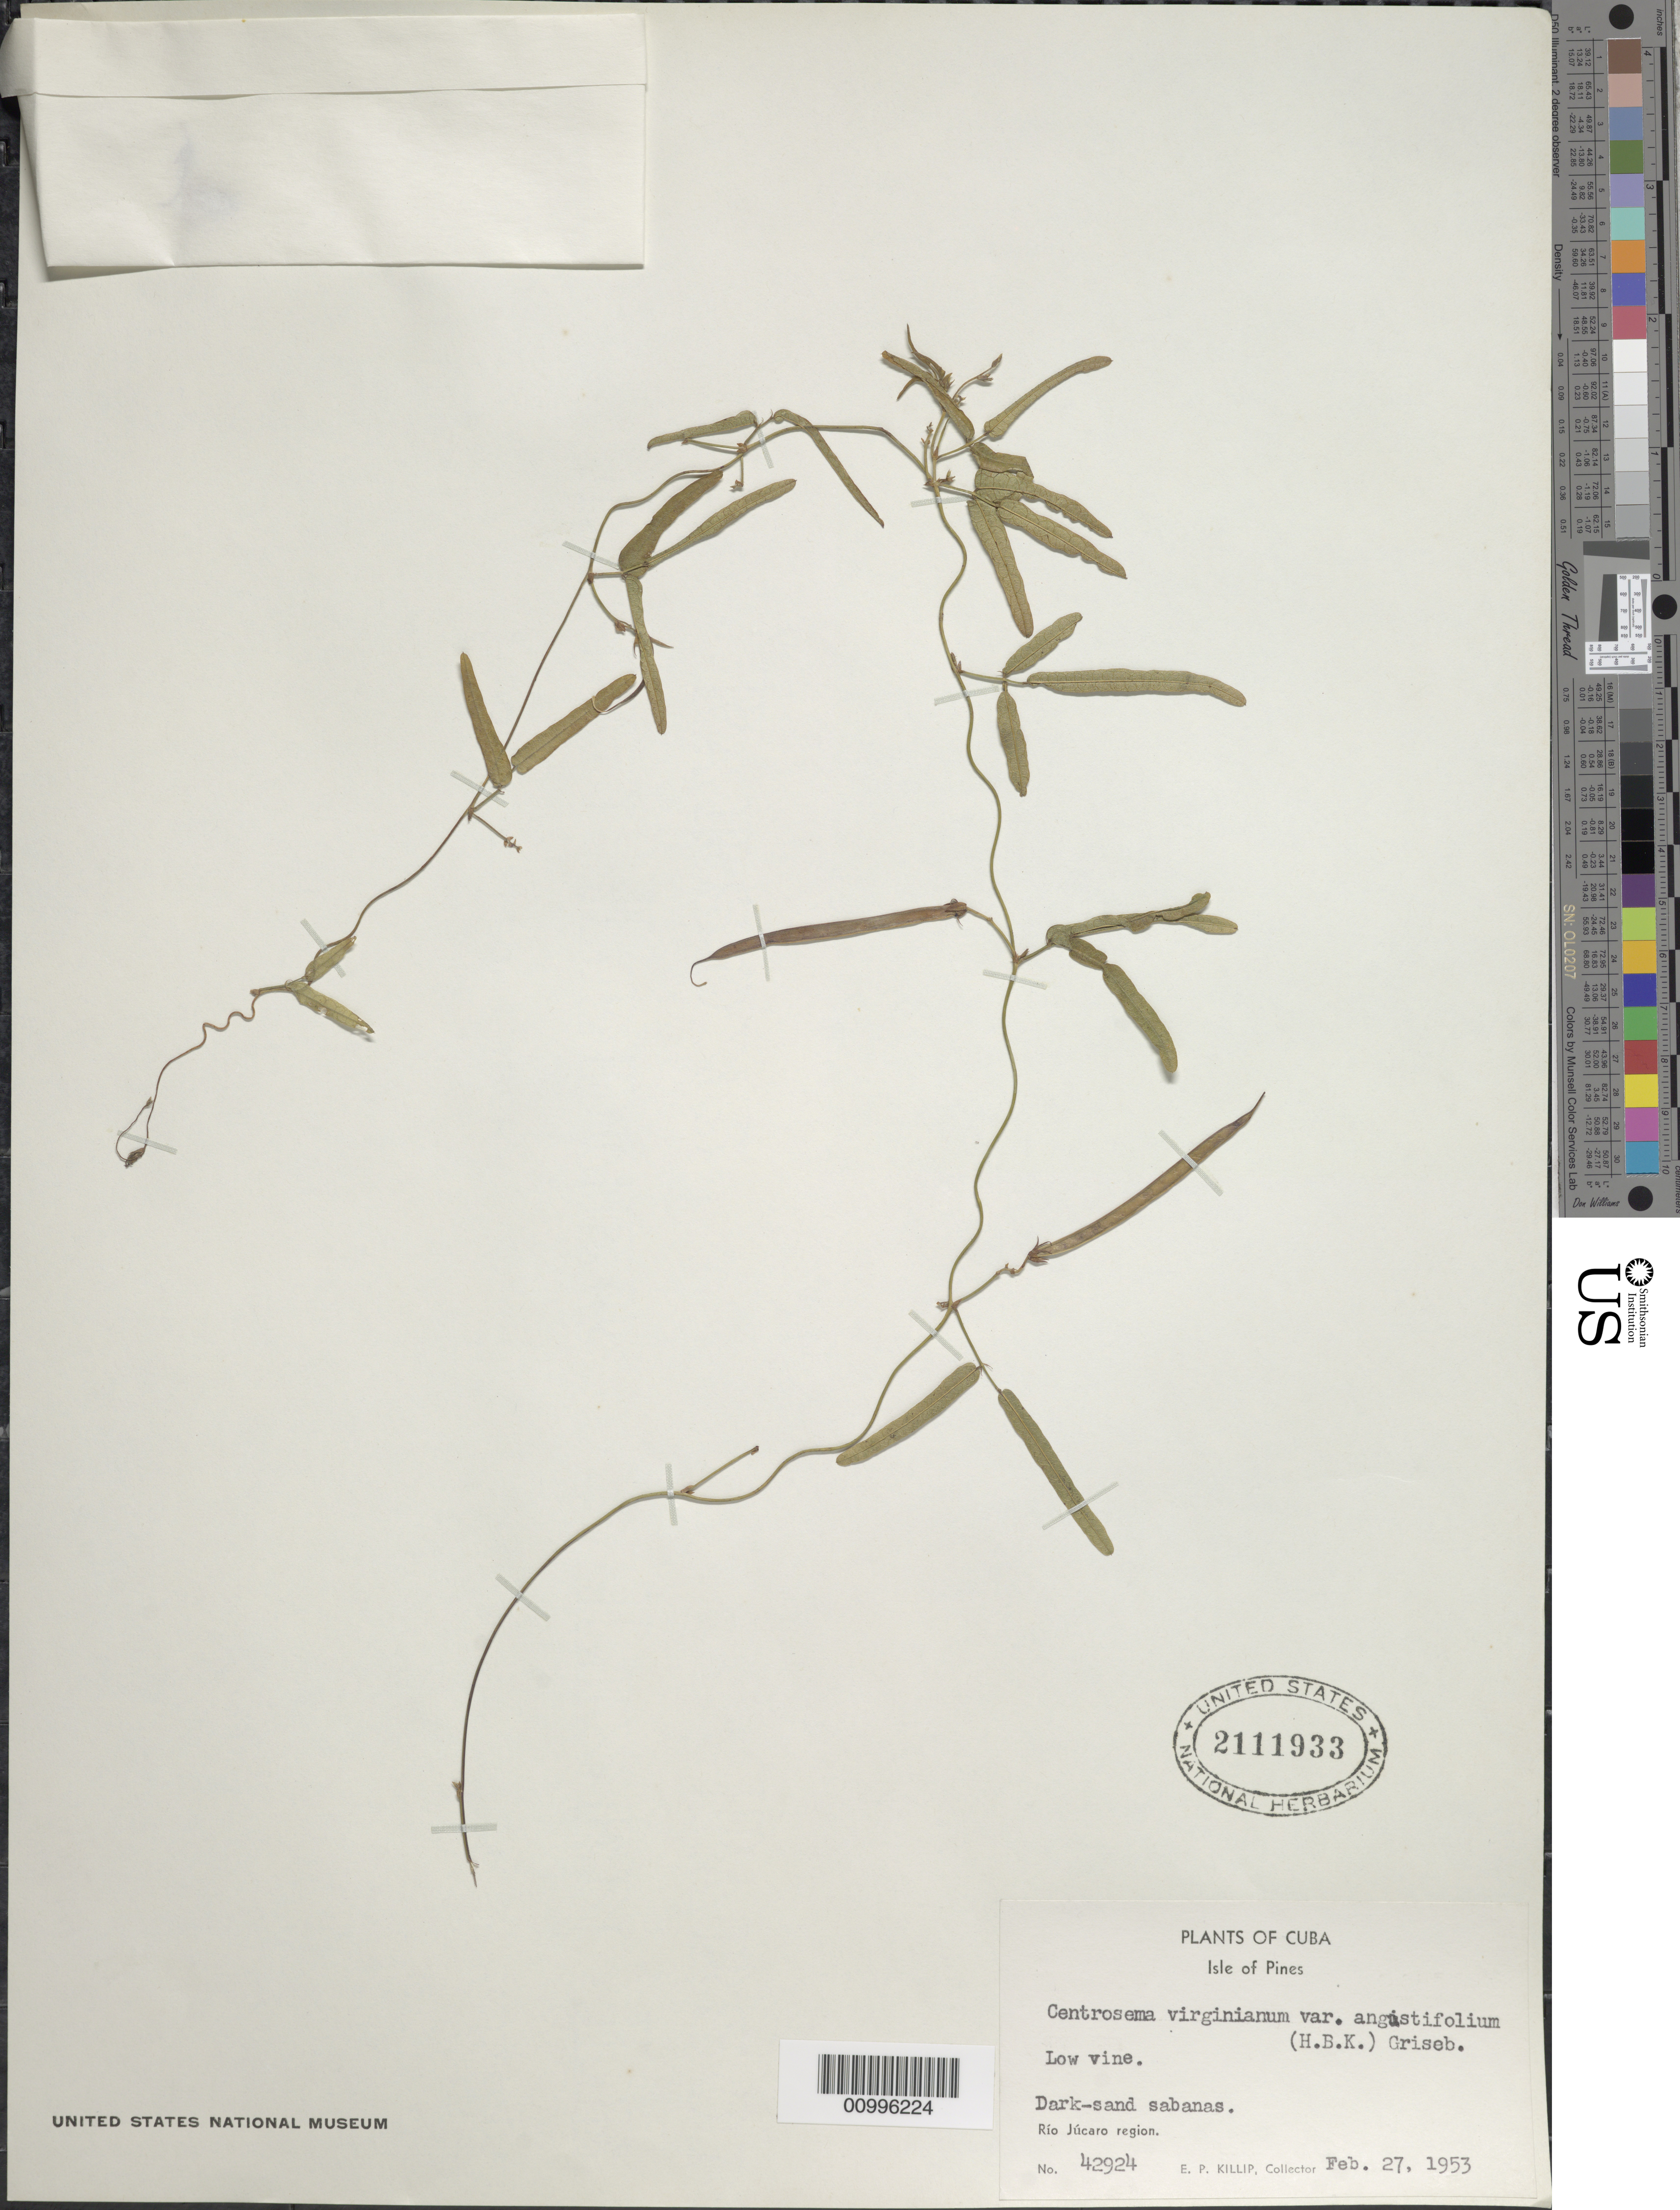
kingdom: Plantae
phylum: Tracheophyta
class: Magnoliopsida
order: Fabales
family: Fabaceae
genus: Centrosema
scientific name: Centrosema angustifolium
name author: (Kunth) Benth.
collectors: E. P. Killip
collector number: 42924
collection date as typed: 27 Feb 1953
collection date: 1953-02-27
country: Cuba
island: Isla de la Juventud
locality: Isle of Pines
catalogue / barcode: US 211933